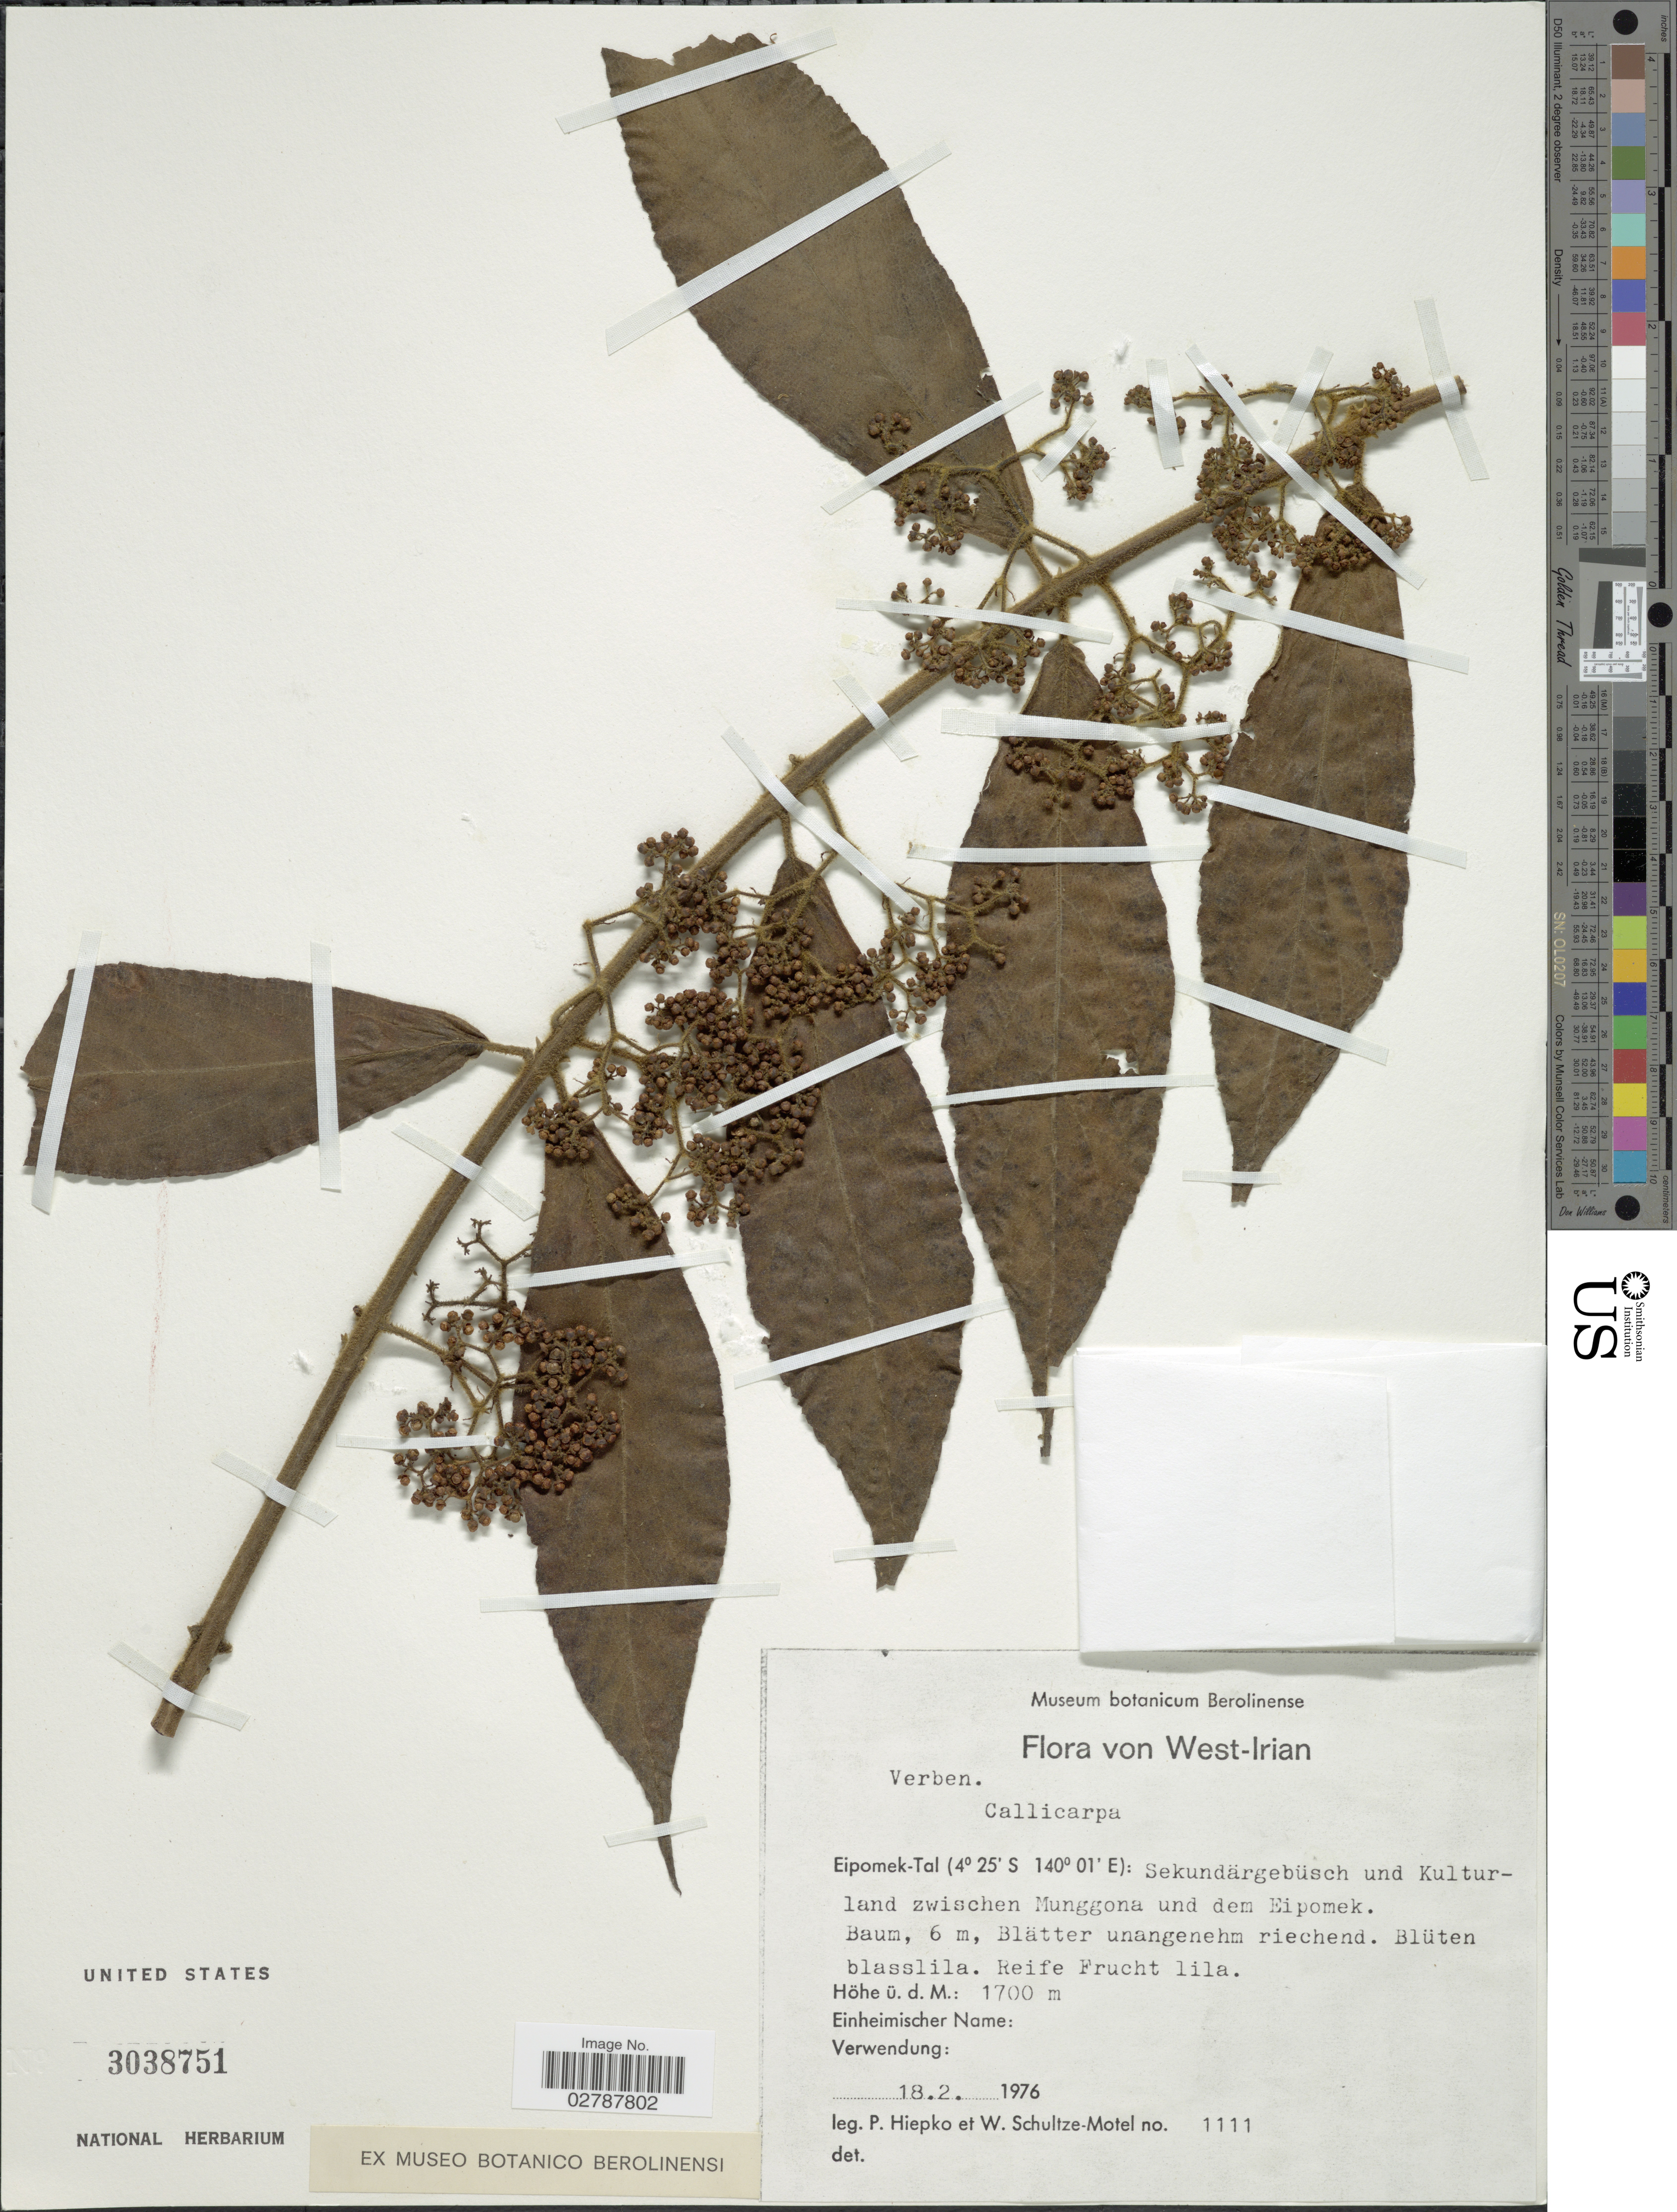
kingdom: Plantae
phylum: Tracheophyta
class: Magnoliopsida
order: Lamiales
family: Lamiaceae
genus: Callicarpa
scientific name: Callicarpa sp.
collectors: P. H. Hiepko & W. Schultze-Motel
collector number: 1111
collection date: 1976-02-18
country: Iran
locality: West-Iran. Eipomek-Tal: Sekundärgebüsch und Kulturland zwischen Munggona und dem Eipomek.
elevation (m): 1700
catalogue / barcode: US 3038751